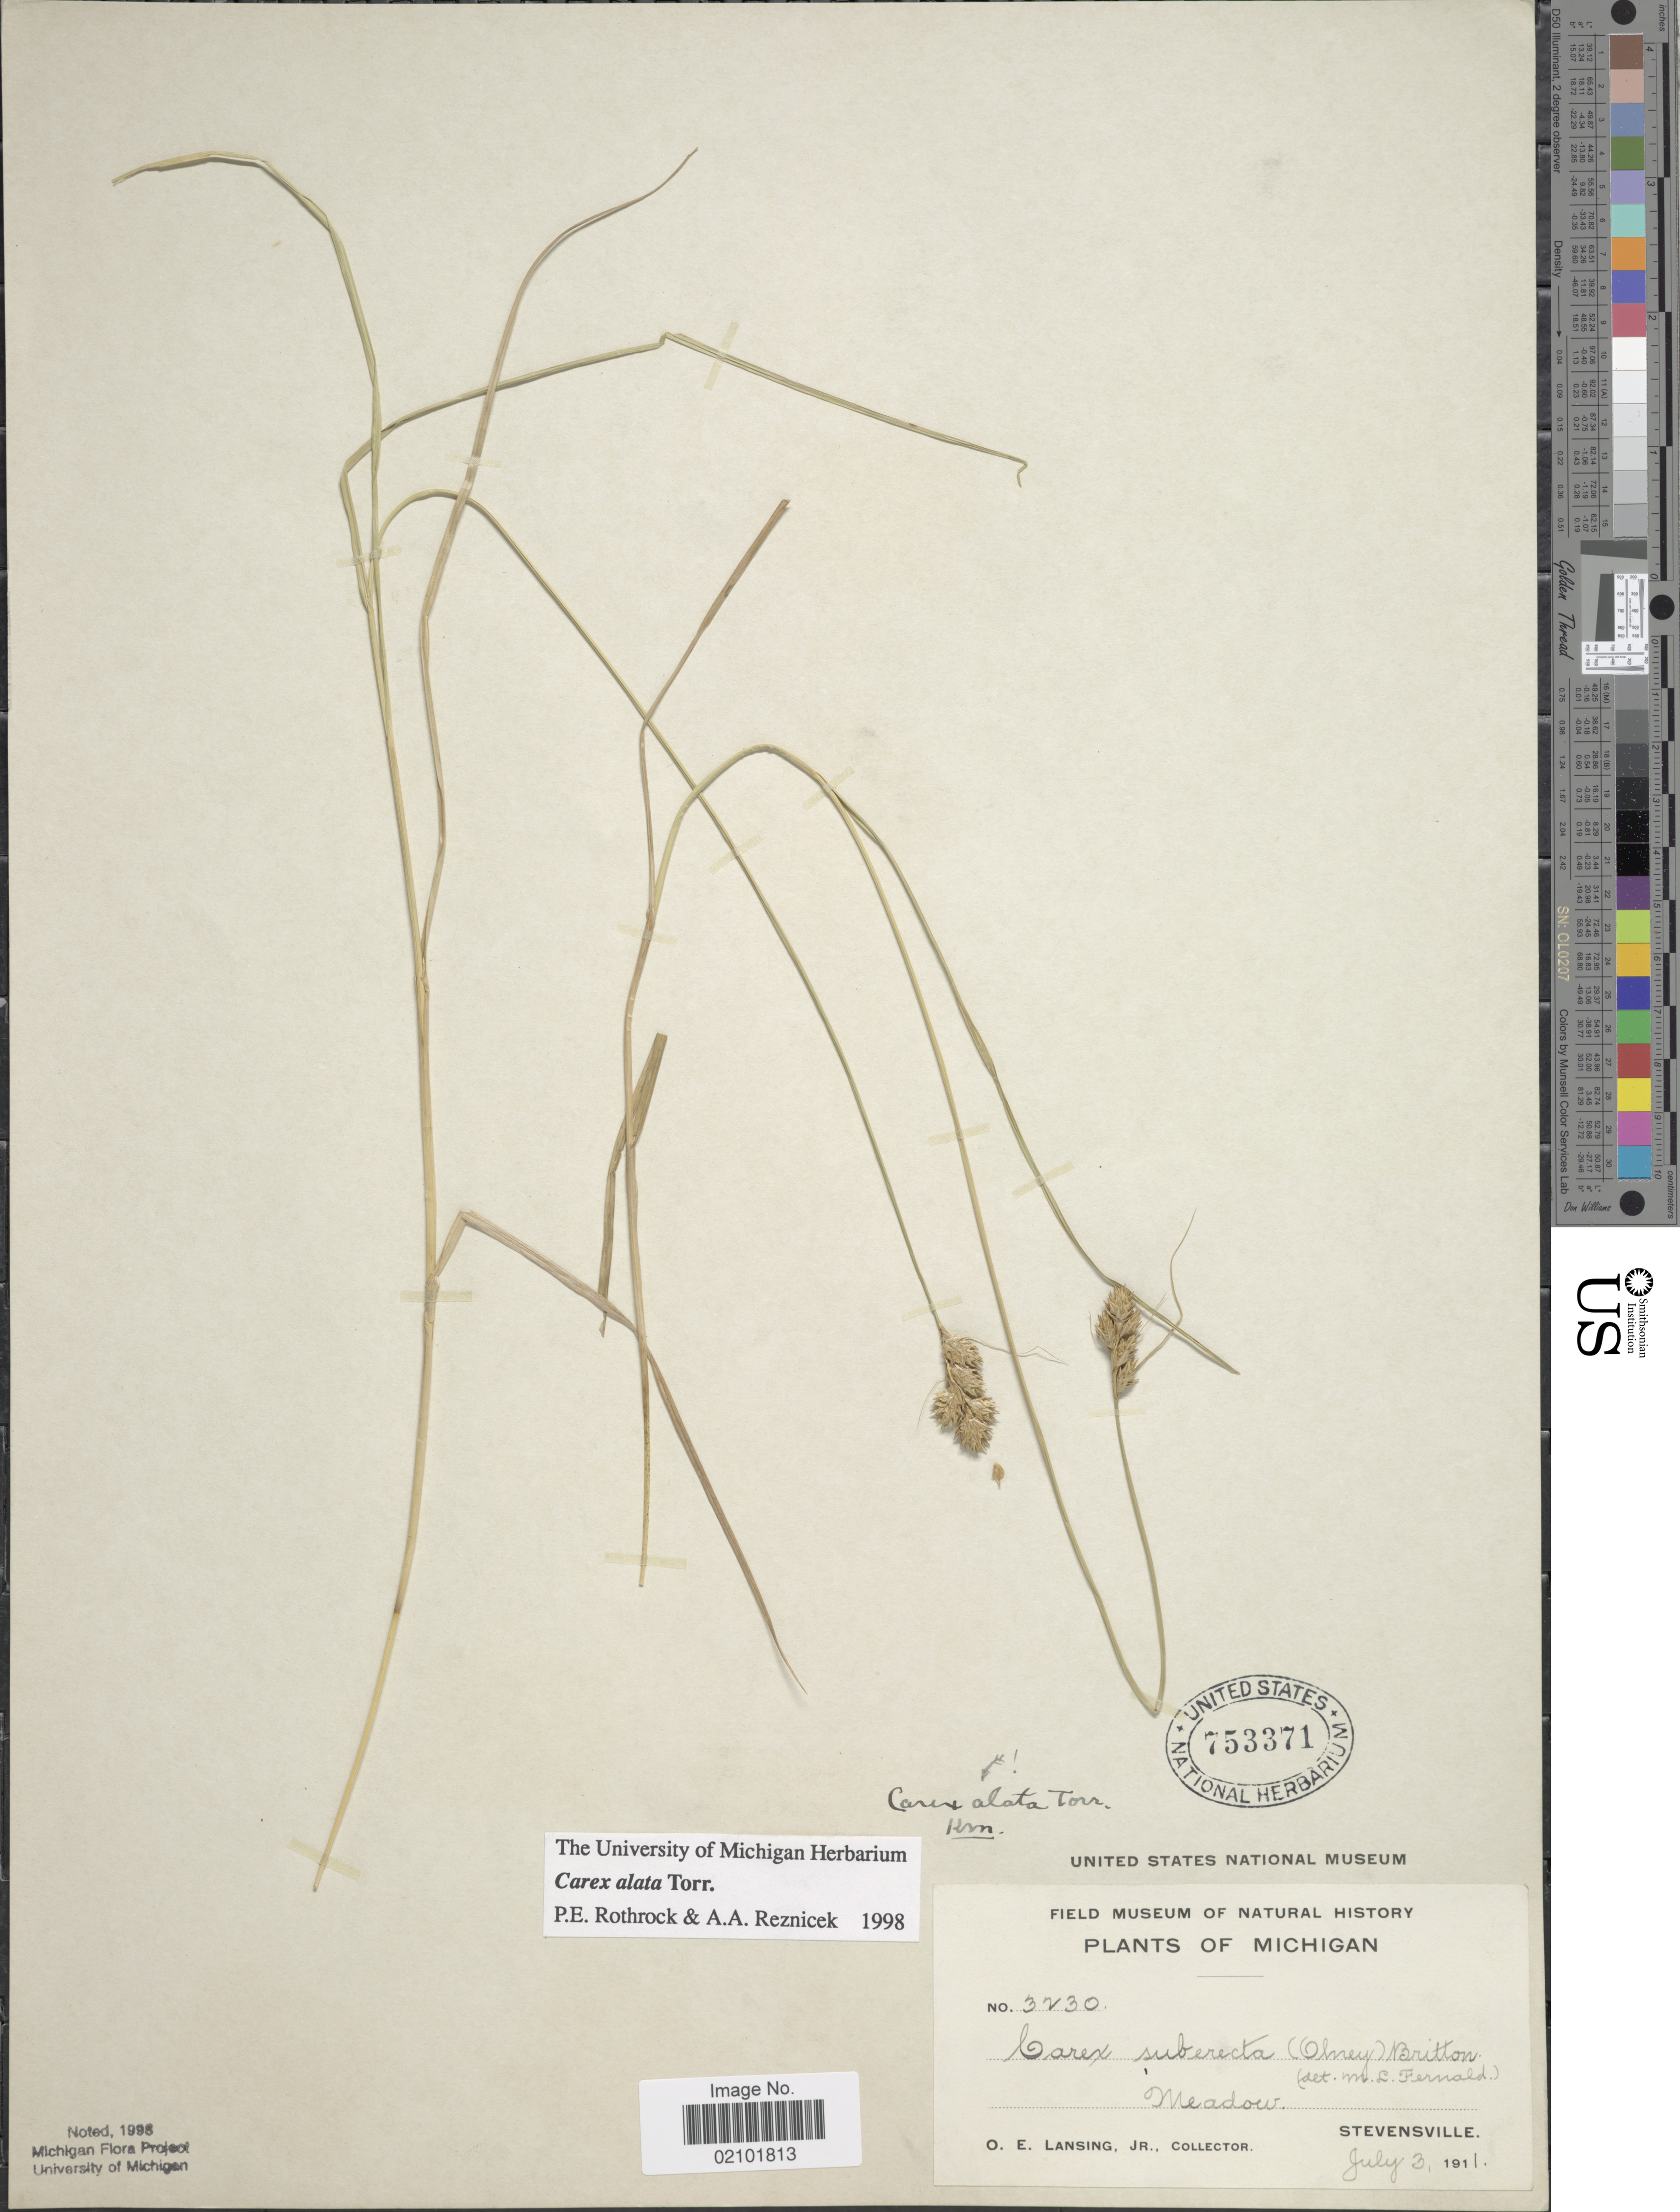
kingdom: Plantae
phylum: Tracheophyta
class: Liliopsida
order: Poales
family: Cyperaceae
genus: Carex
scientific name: Carex alata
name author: Torr.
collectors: O. E. Lansing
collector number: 3230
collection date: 1911-07-03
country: United States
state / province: Michigan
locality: Stevensville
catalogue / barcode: US 753371